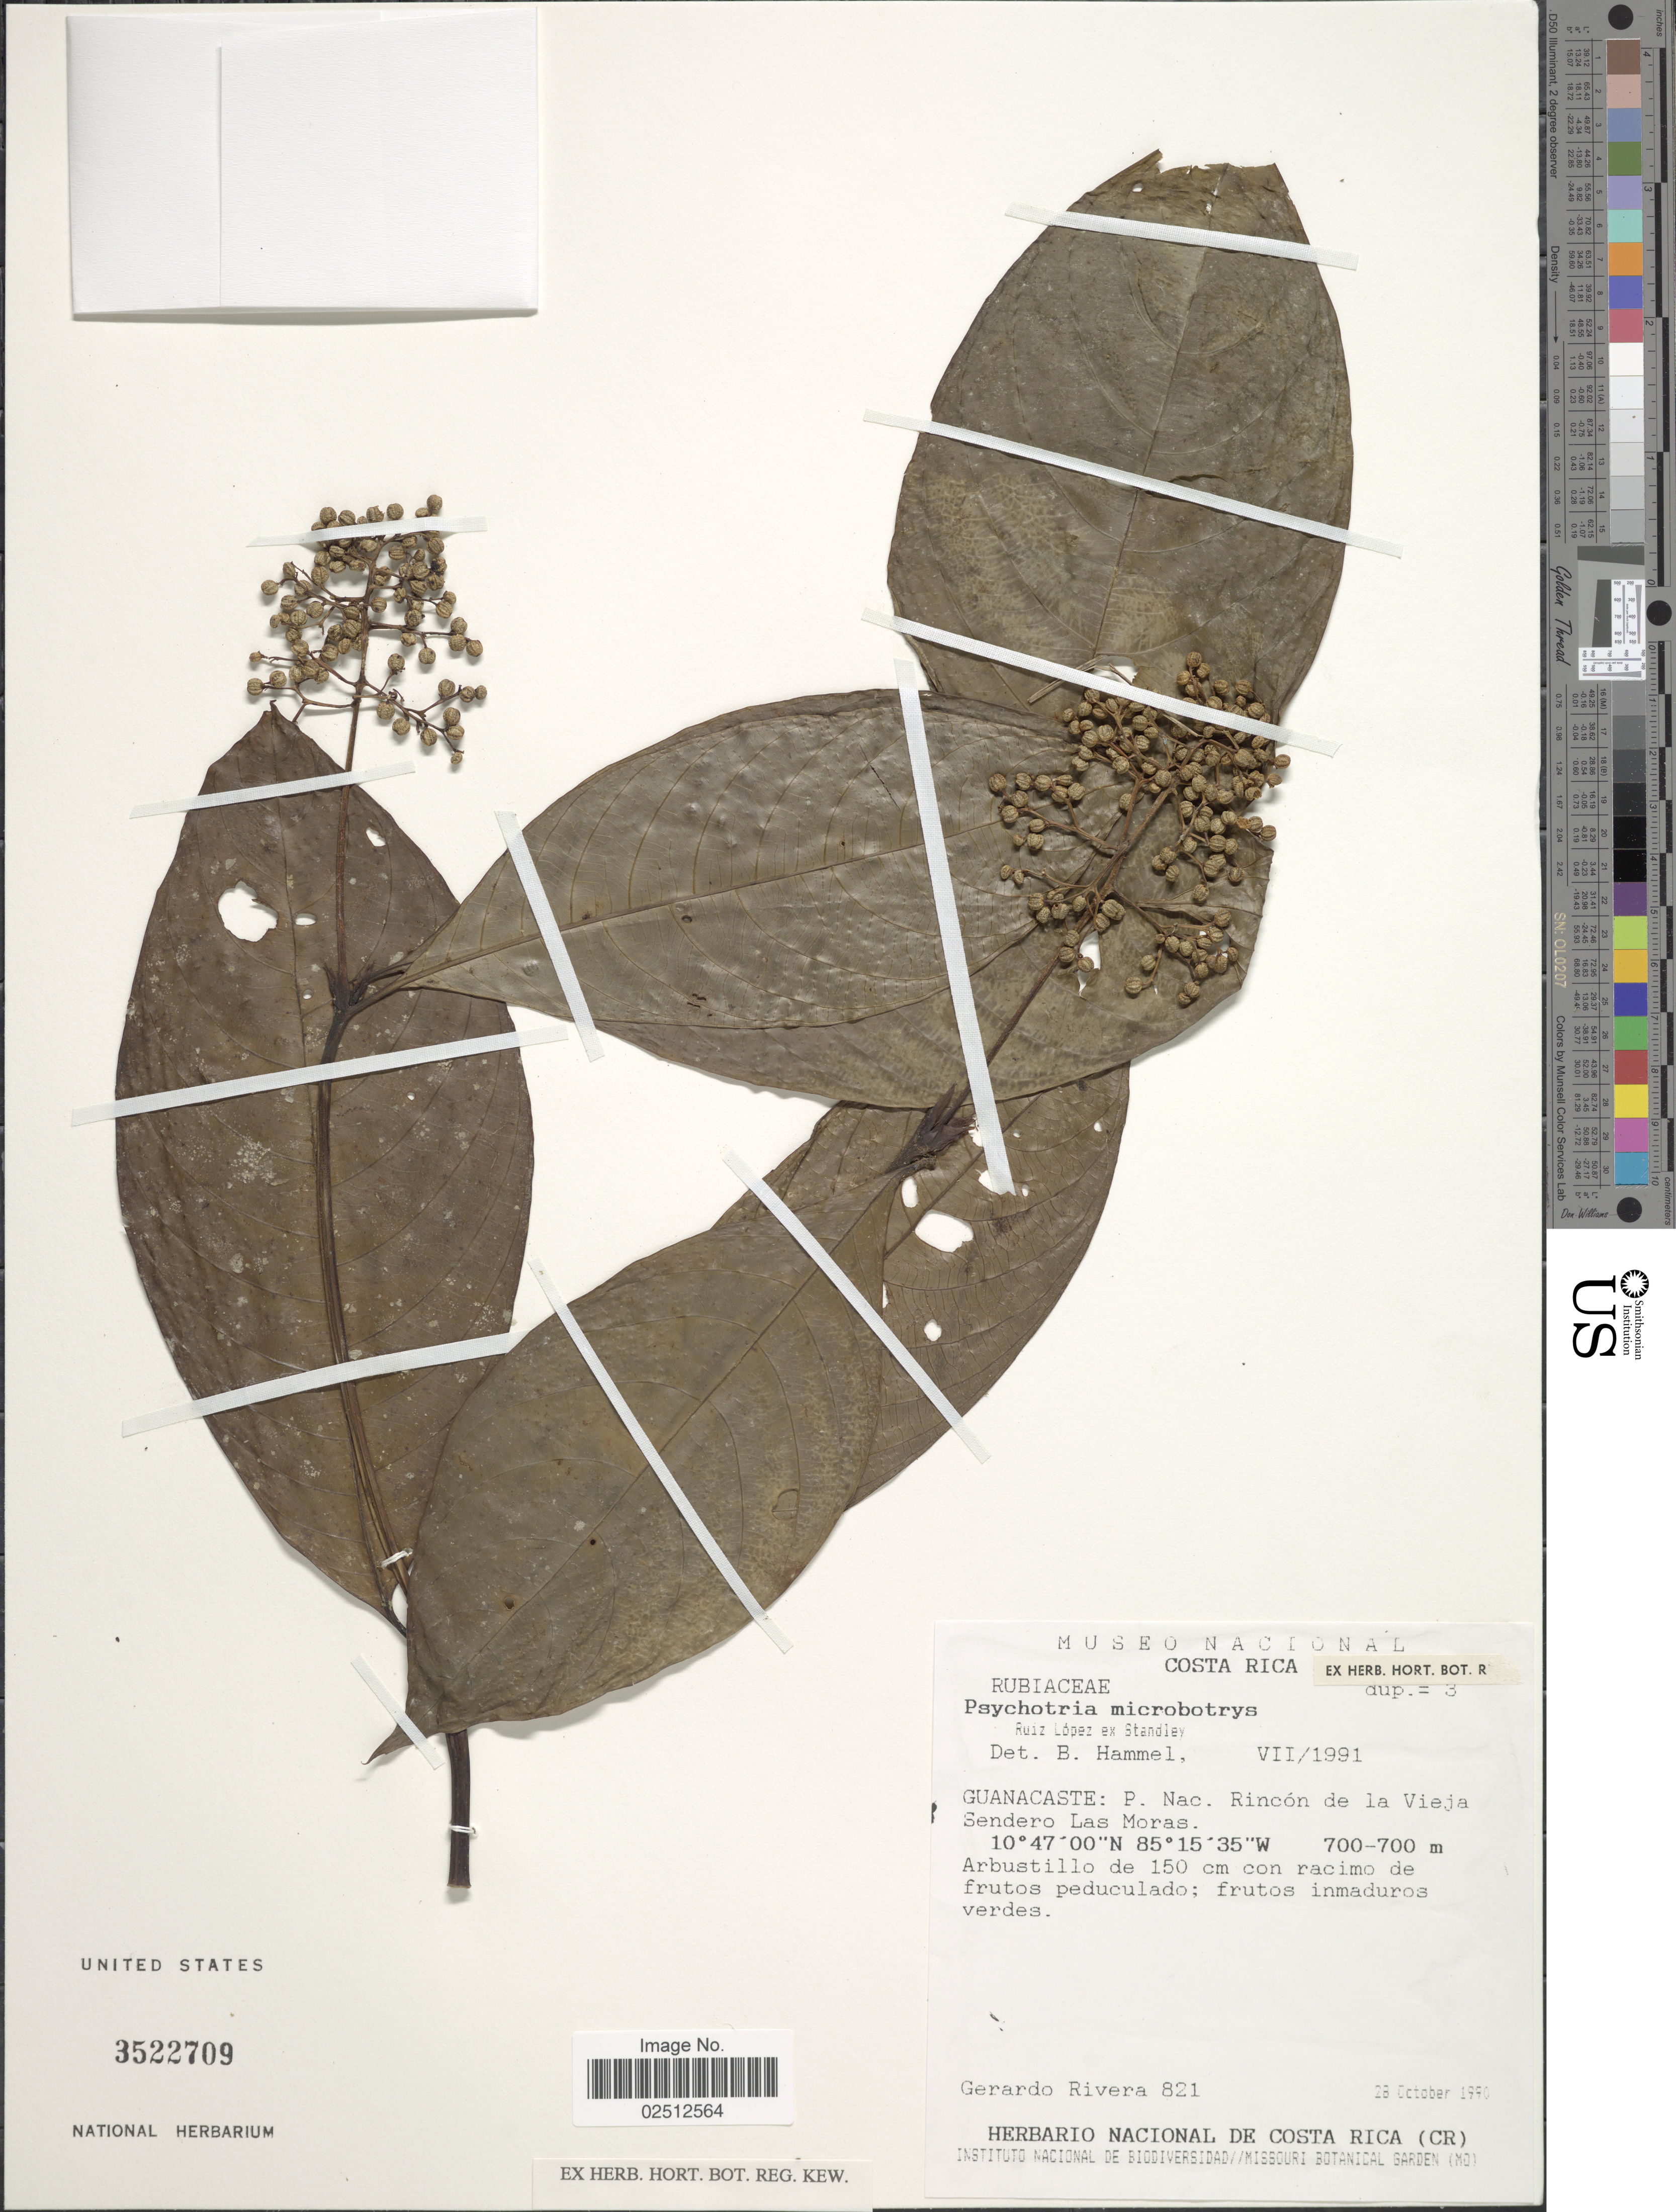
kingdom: Plantae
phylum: Tracheophyta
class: Magnoliopsida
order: Gentianales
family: Rubiaceae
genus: Psychotria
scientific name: Psychotria microbotrys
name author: Ruiz ex Standl.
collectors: G. Rivera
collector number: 821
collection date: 1990-10-26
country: Costa Rica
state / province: Guanacaste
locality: Guanacaste: P. Nac. Rincon de la Vieja Sendero Las Moras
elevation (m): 700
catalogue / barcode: US 3522709